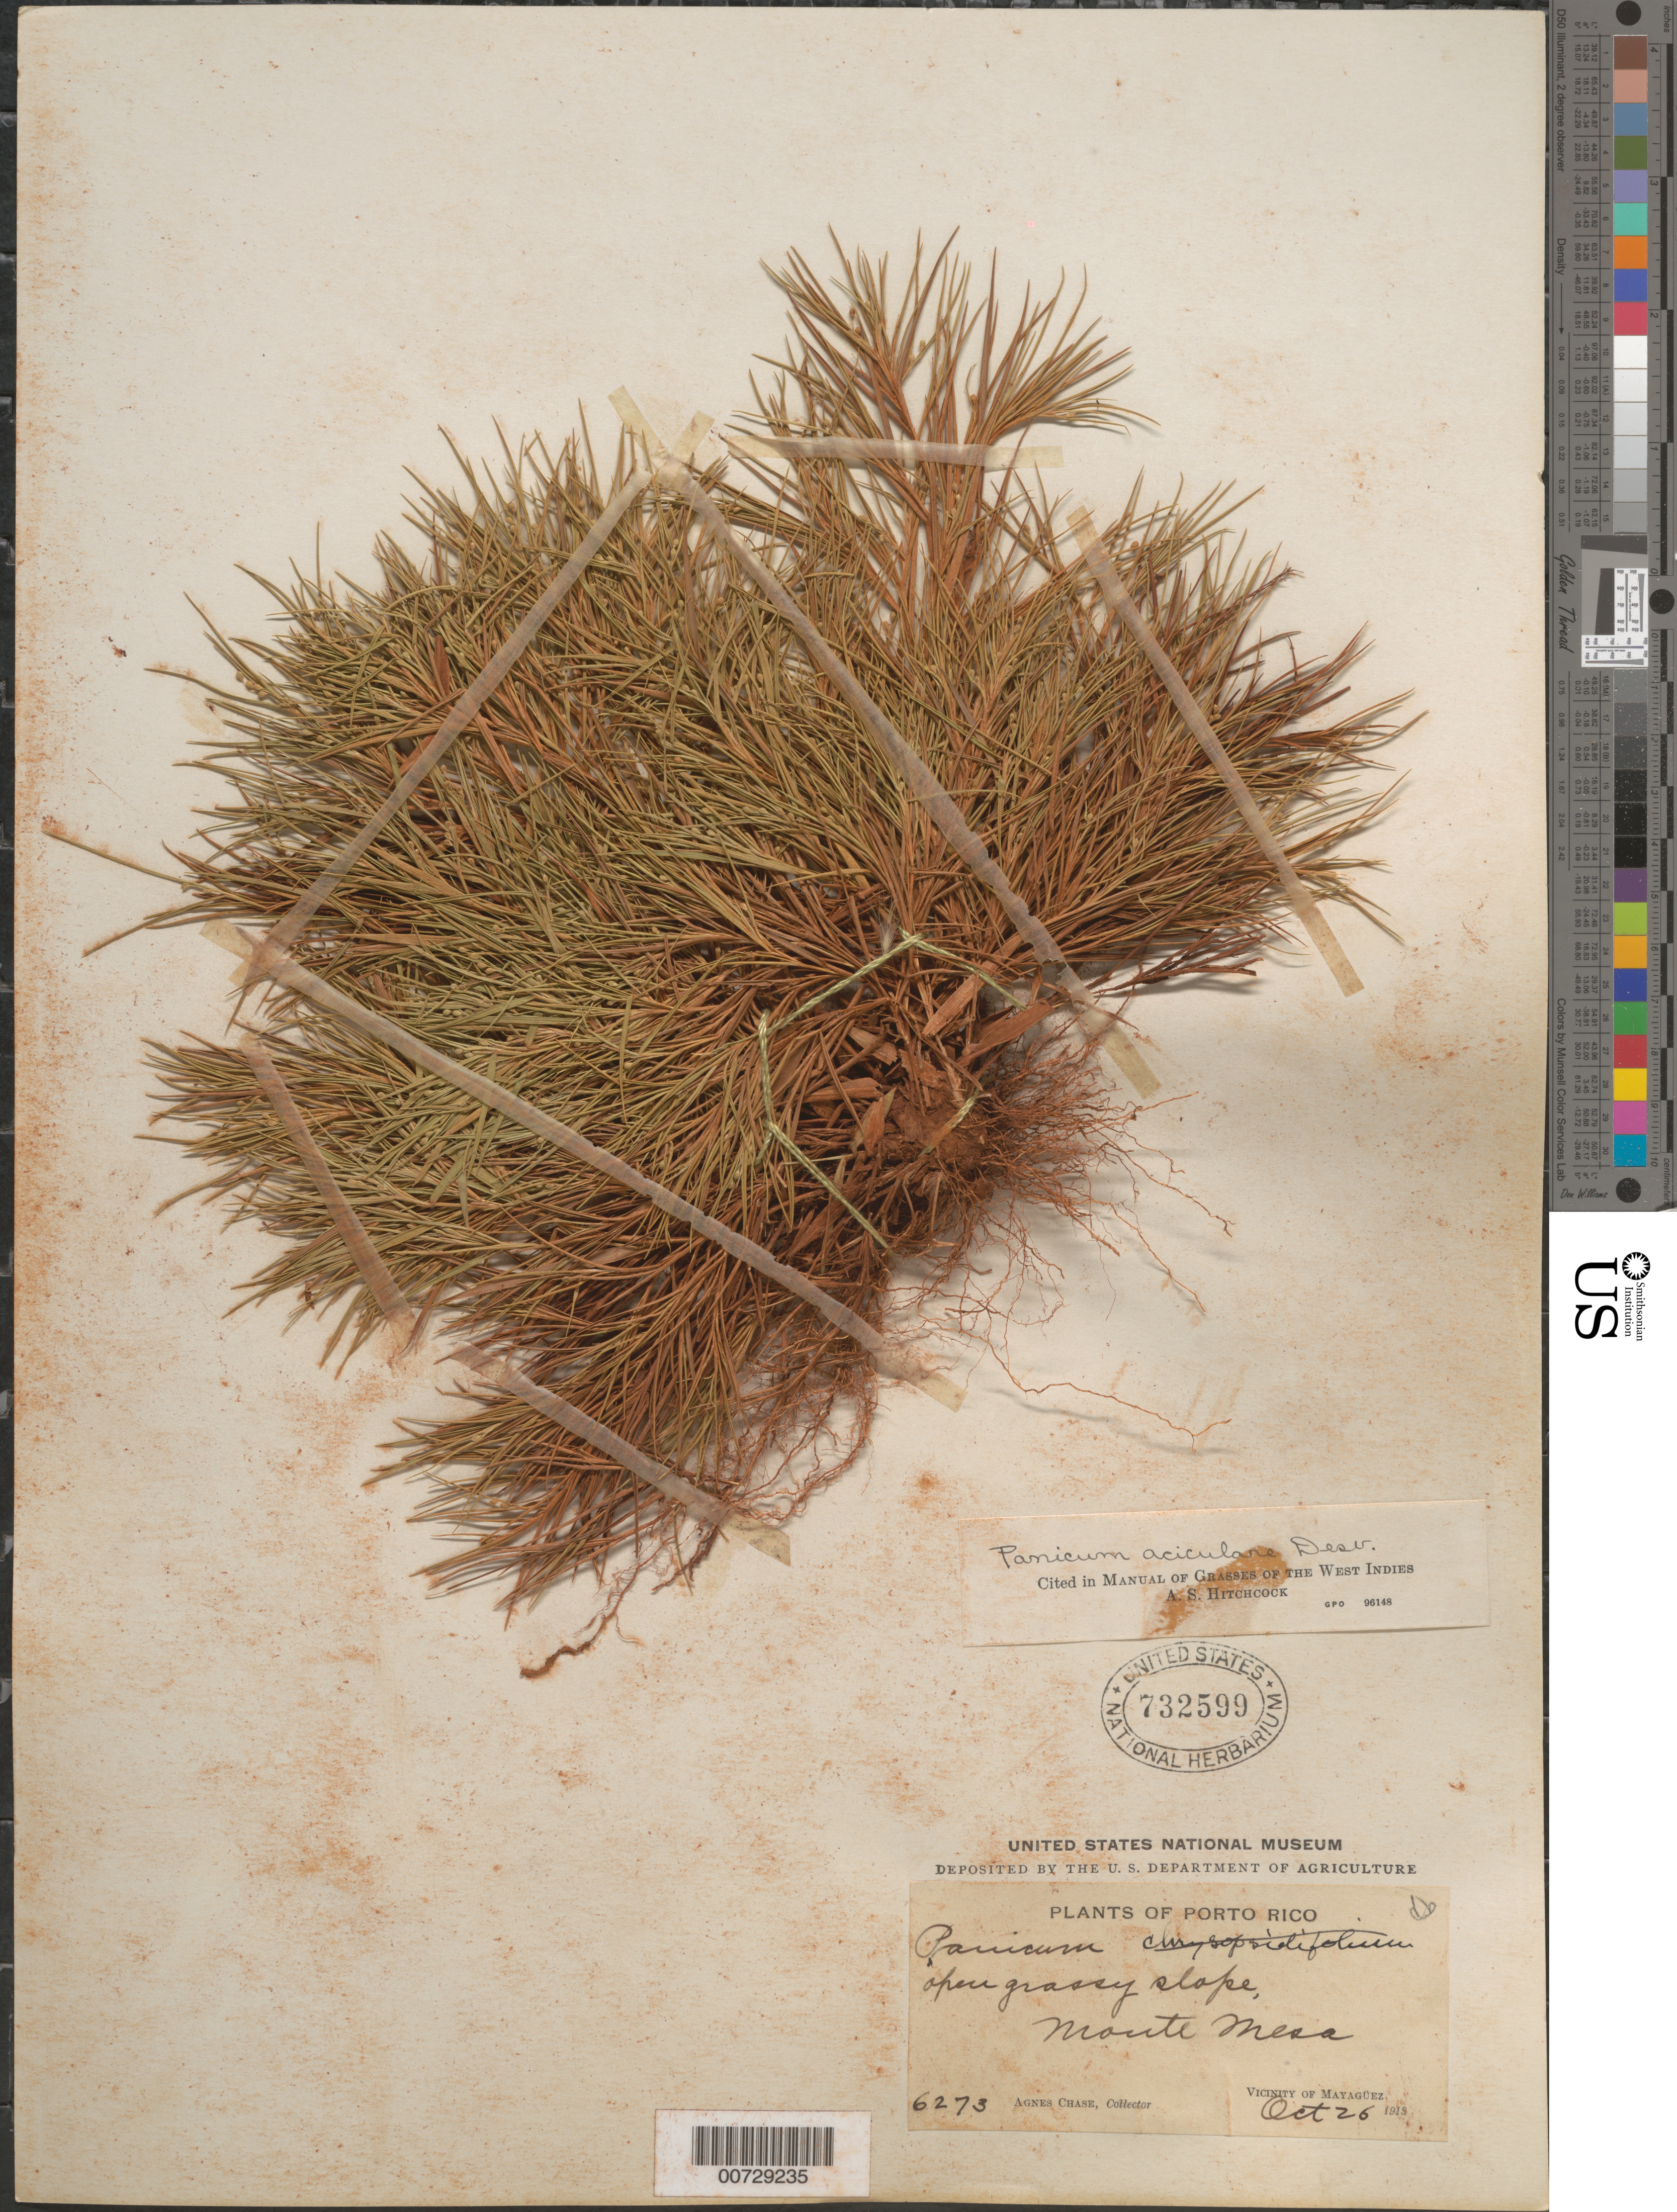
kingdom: Plantae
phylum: Tracheophyta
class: Liliopsida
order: Poales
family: Poaceae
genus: Dichanthelium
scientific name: Dichanthelium aciculare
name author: (Desv. ex Poir.) Gould & C.A. Clark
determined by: Hitchcock, Albert S.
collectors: A. Chase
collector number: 6273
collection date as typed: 26 Oct 1913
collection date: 1913-10-26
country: Puerto Rico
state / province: Mayagüez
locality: Monte Mesa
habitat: Open grassy slope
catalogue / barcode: US 732599